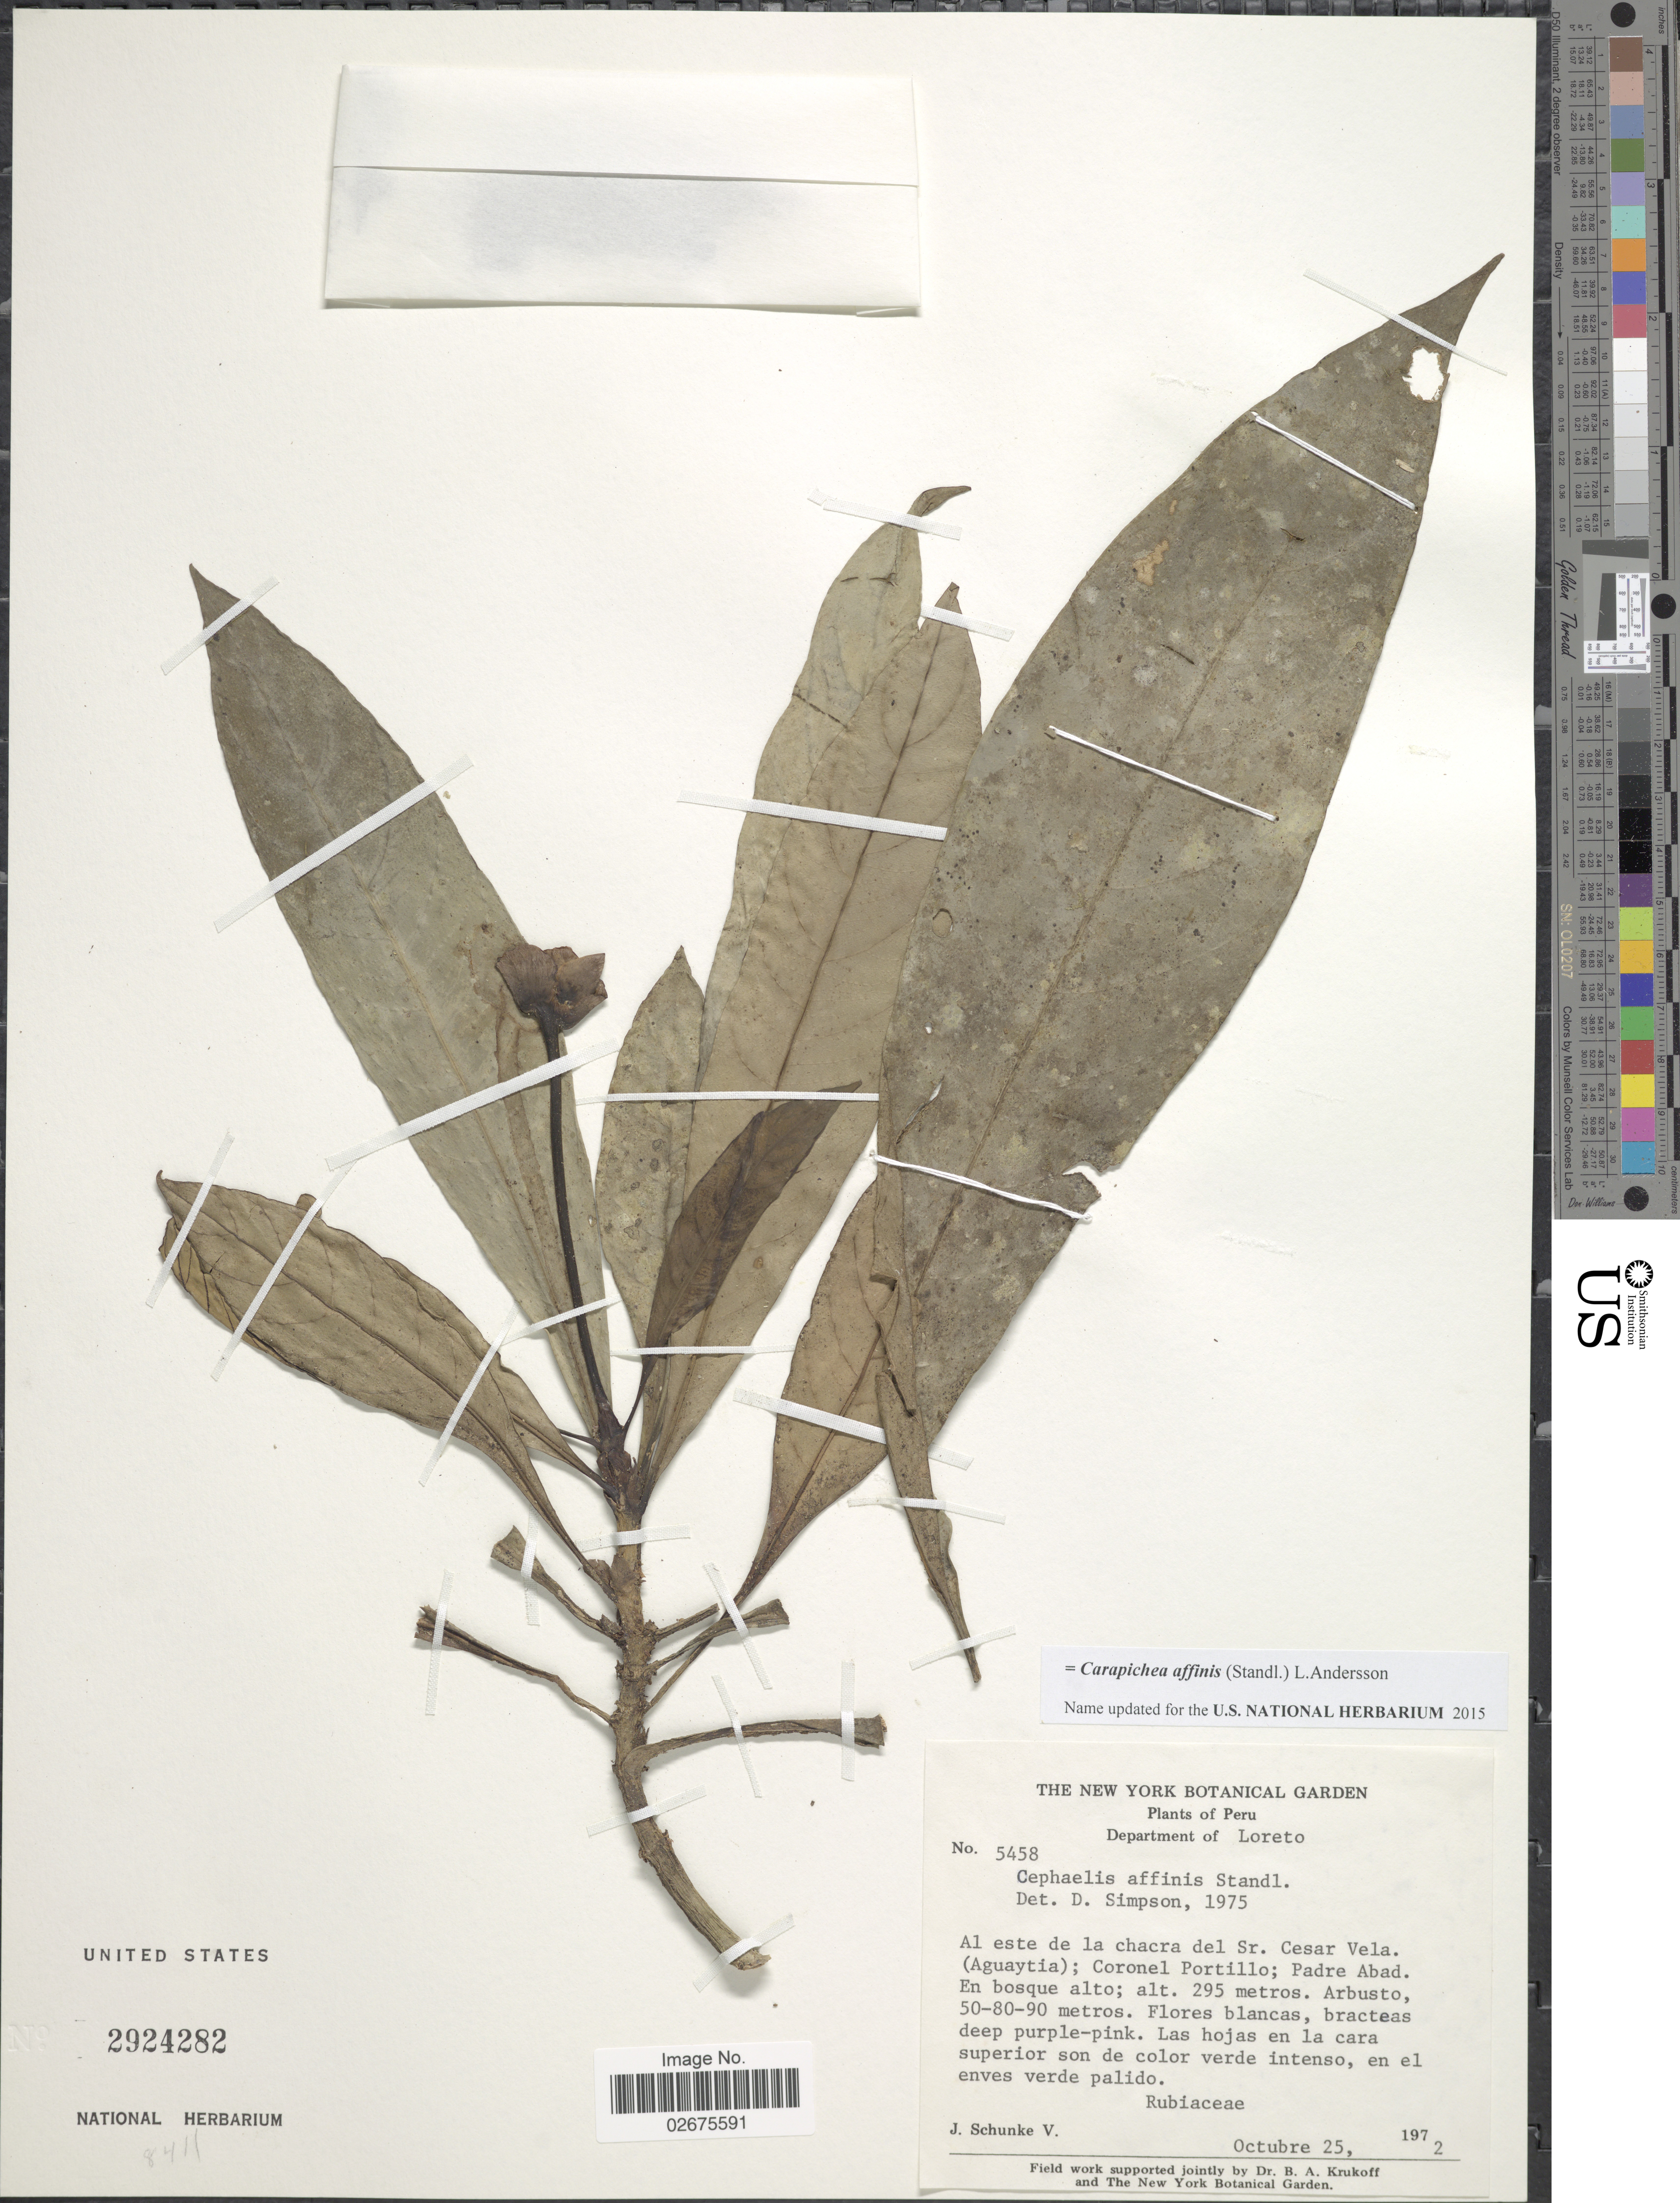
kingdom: Plantae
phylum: Tracheophyta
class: Magnoliopsida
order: Gentianales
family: Rubiaceae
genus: Carapichea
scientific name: Carapichea affinis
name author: (Standl.) L. Andersson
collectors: J. Schunke Vigo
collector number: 5458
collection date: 1972-10-25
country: Peru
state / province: Loreto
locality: Al este de la chacra del Sr. Cesar Vela. (Aguaytia); Coronel Portillo; Padre Abad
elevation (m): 295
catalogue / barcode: US 2924282